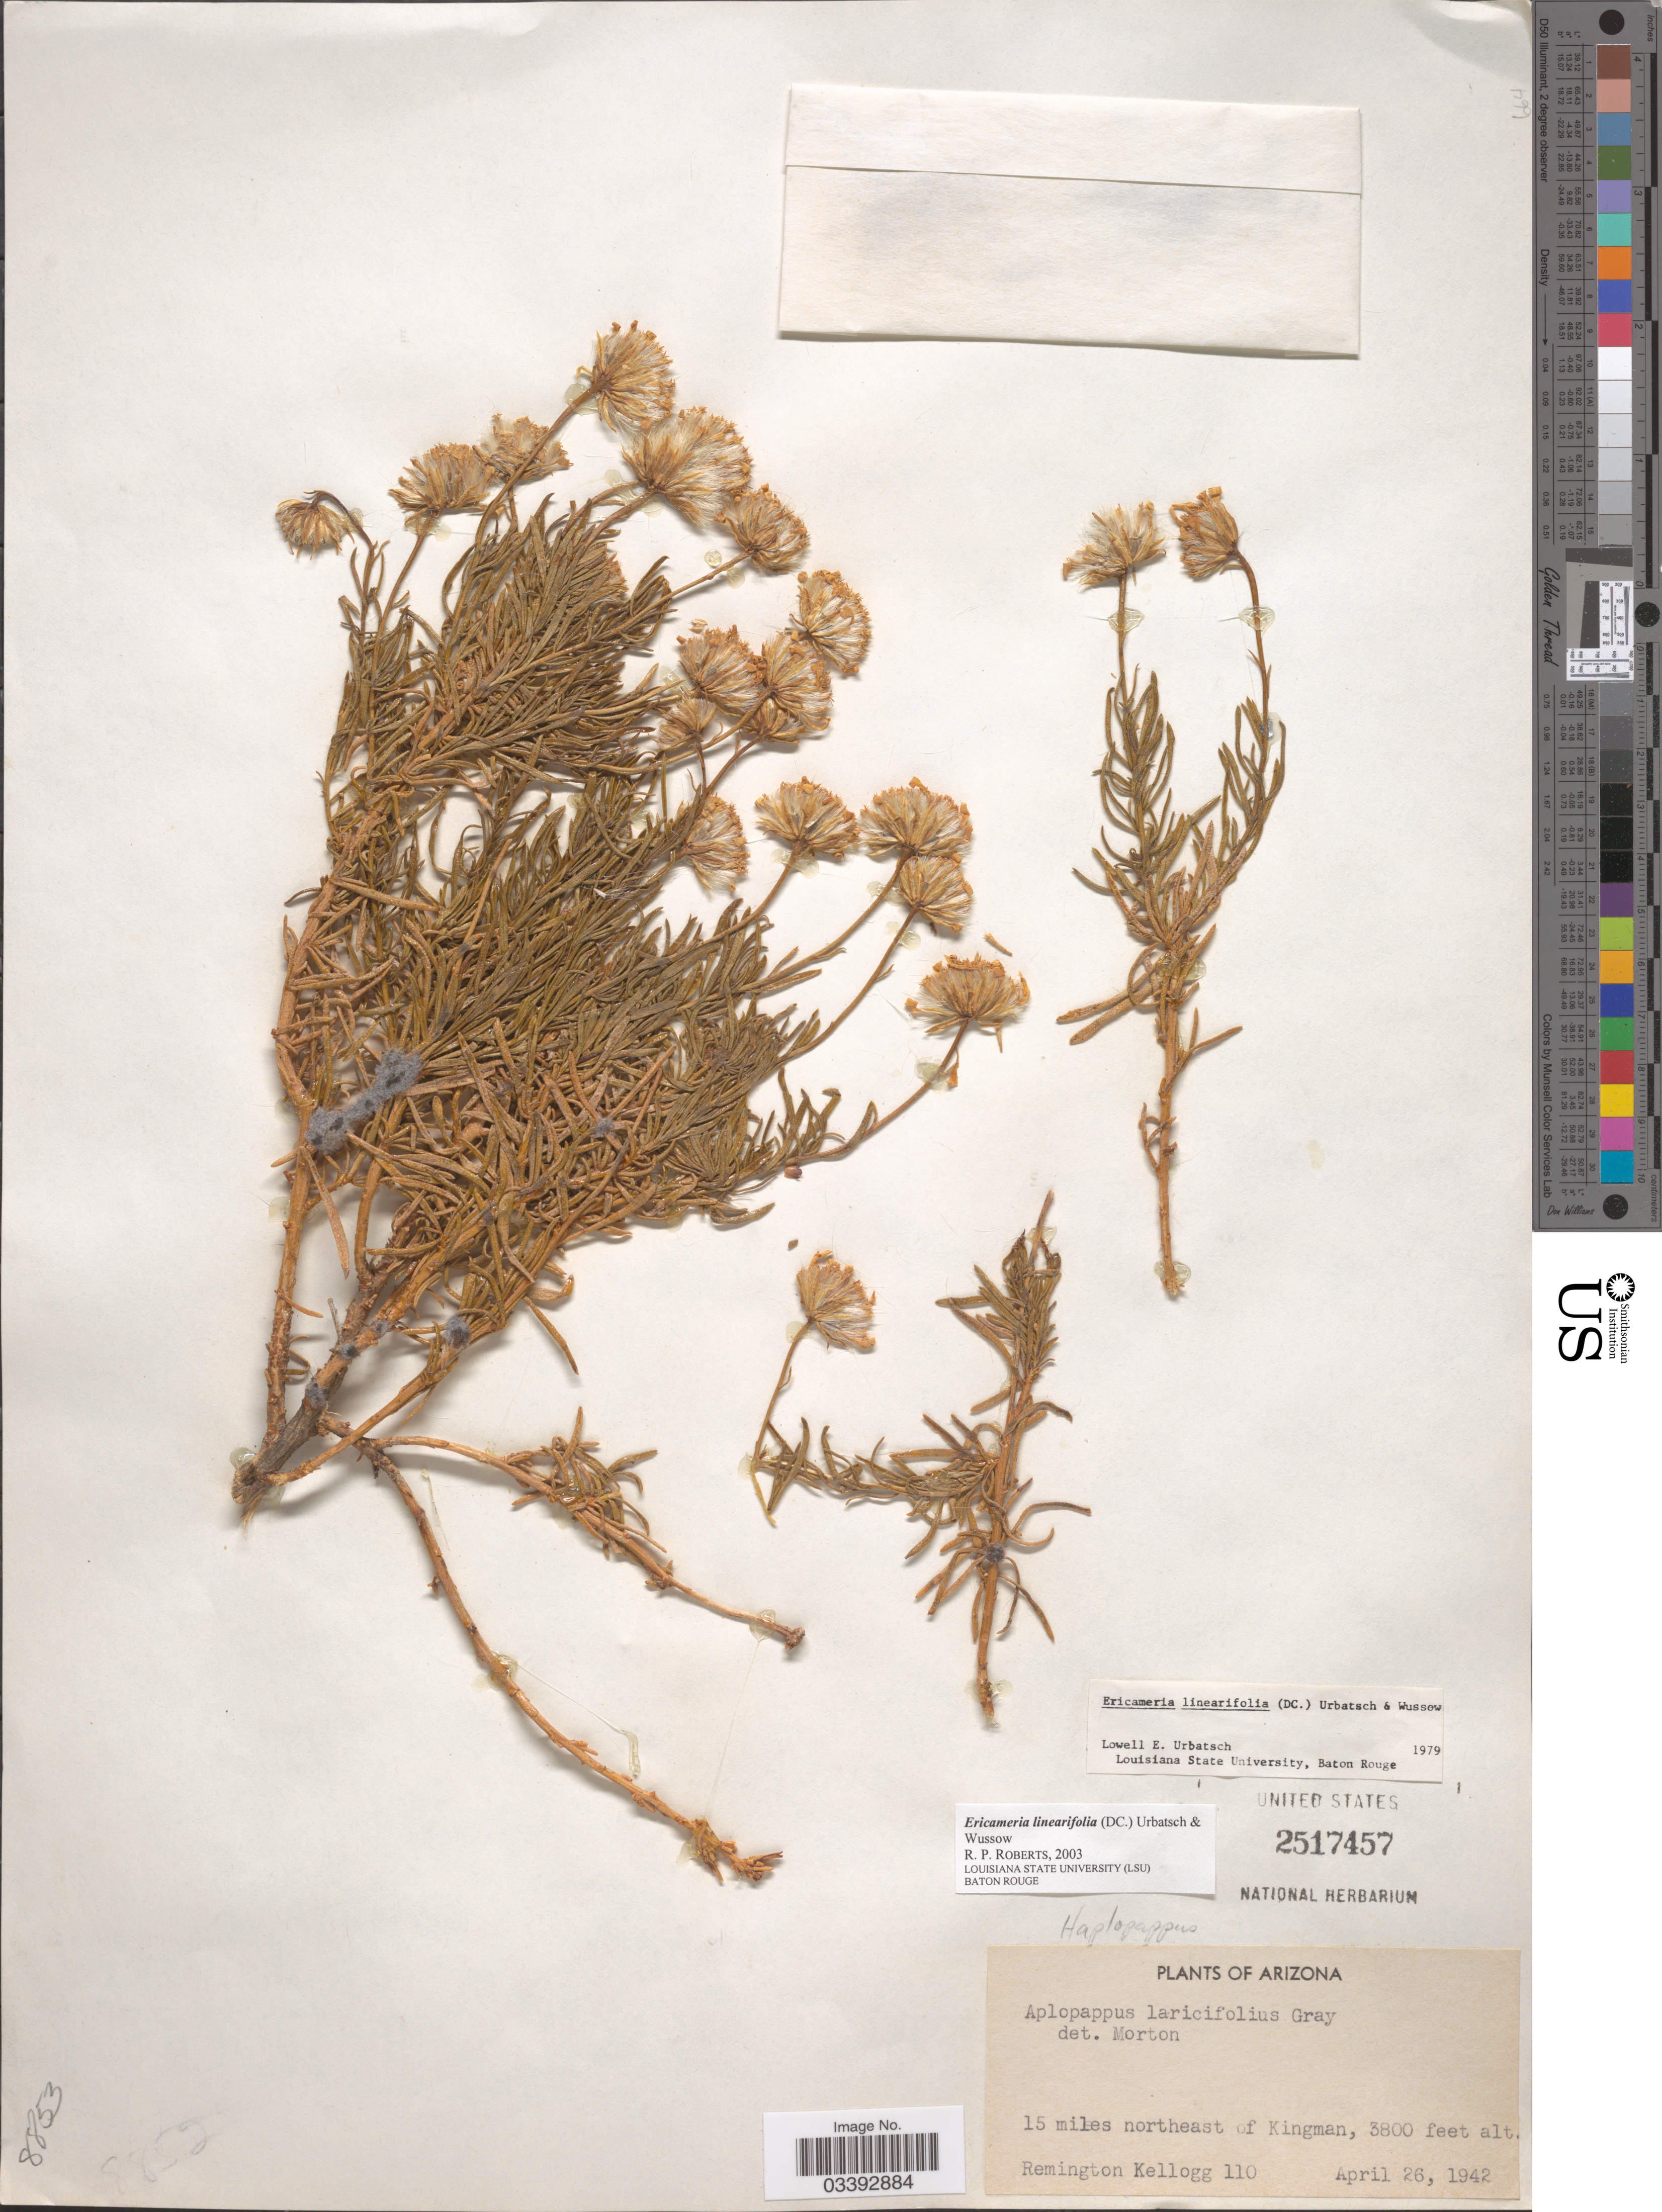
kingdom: Plantae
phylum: Tracheophyta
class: Magnoliopsida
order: Asterales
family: Asteraceae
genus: Ericameria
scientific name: Ericameria linearifolia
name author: (DC.) Urbatsch & Wussow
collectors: R. Kellogg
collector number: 110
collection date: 1942-04-26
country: United States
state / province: Arizona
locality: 15 miles northeast of Kingman.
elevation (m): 1158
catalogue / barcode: US 2517457